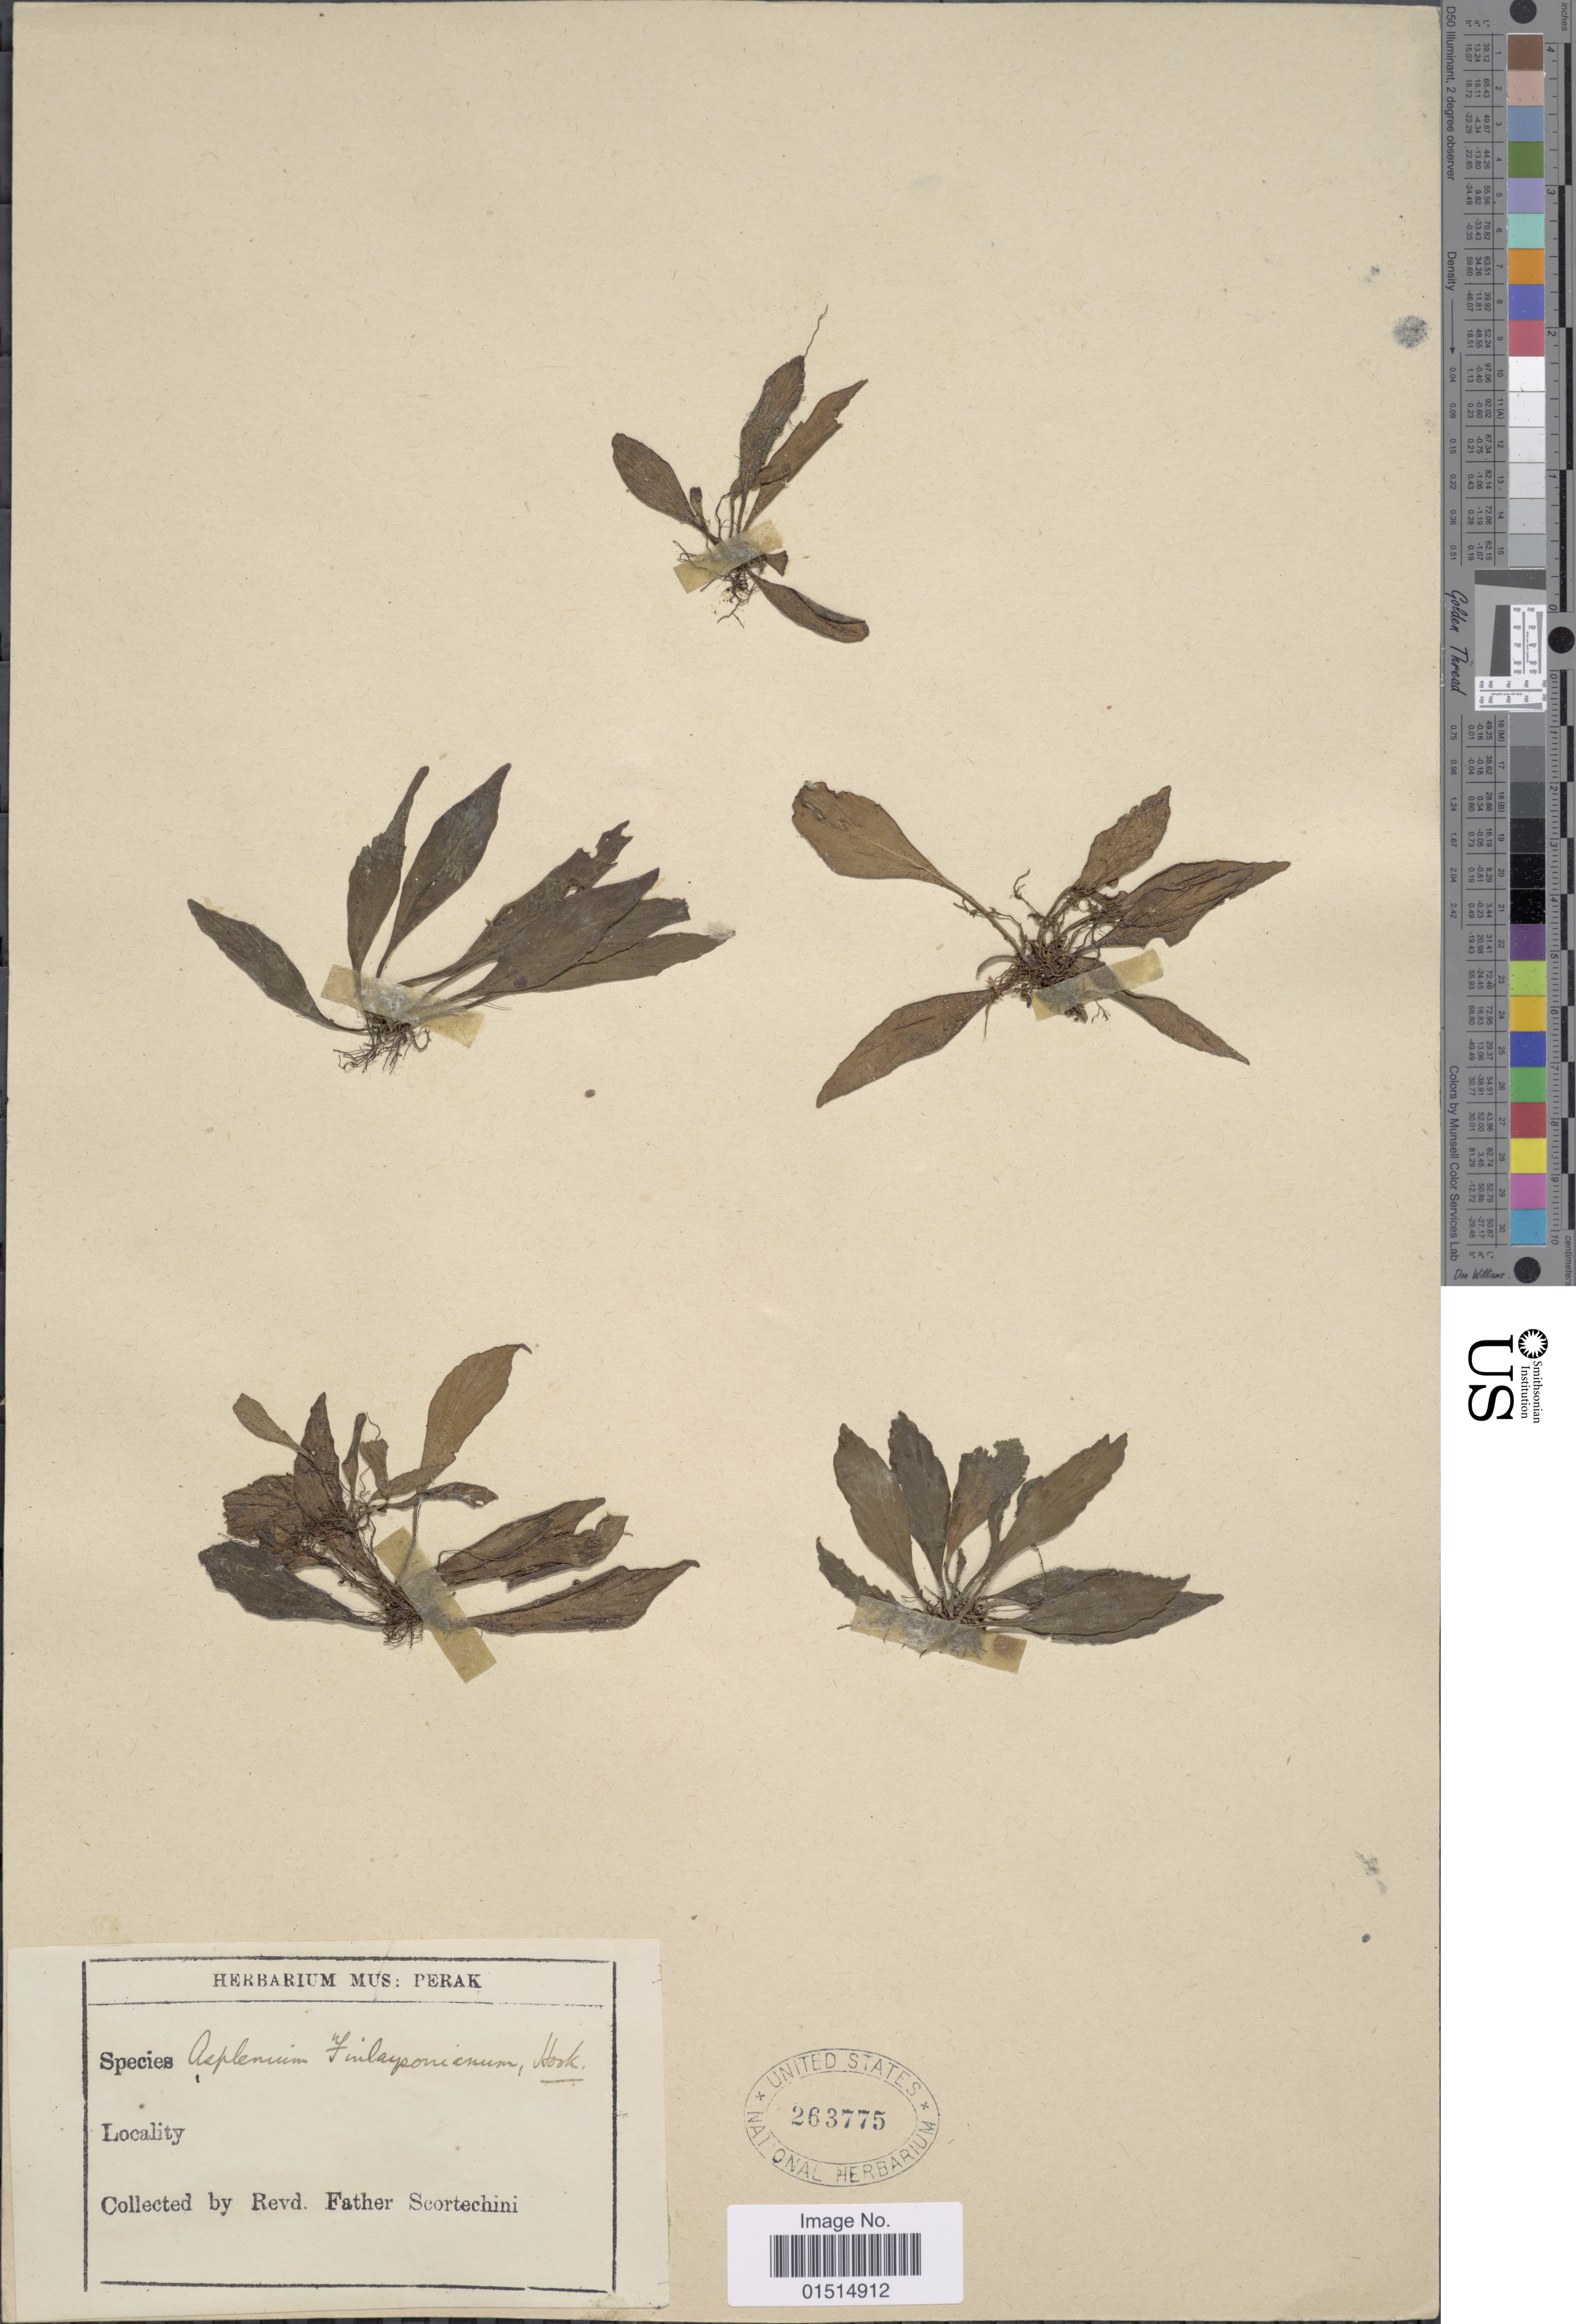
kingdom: Plantae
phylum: Tracheophyta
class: Polypodiopsida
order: Polypodiales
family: Aspleniaceae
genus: Asplenium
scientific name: Asplenium finlaysonianum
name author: Wall. ex Hook.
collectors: Fr. Scortechini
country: Malaysia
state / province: Perak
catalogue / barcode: US 263775